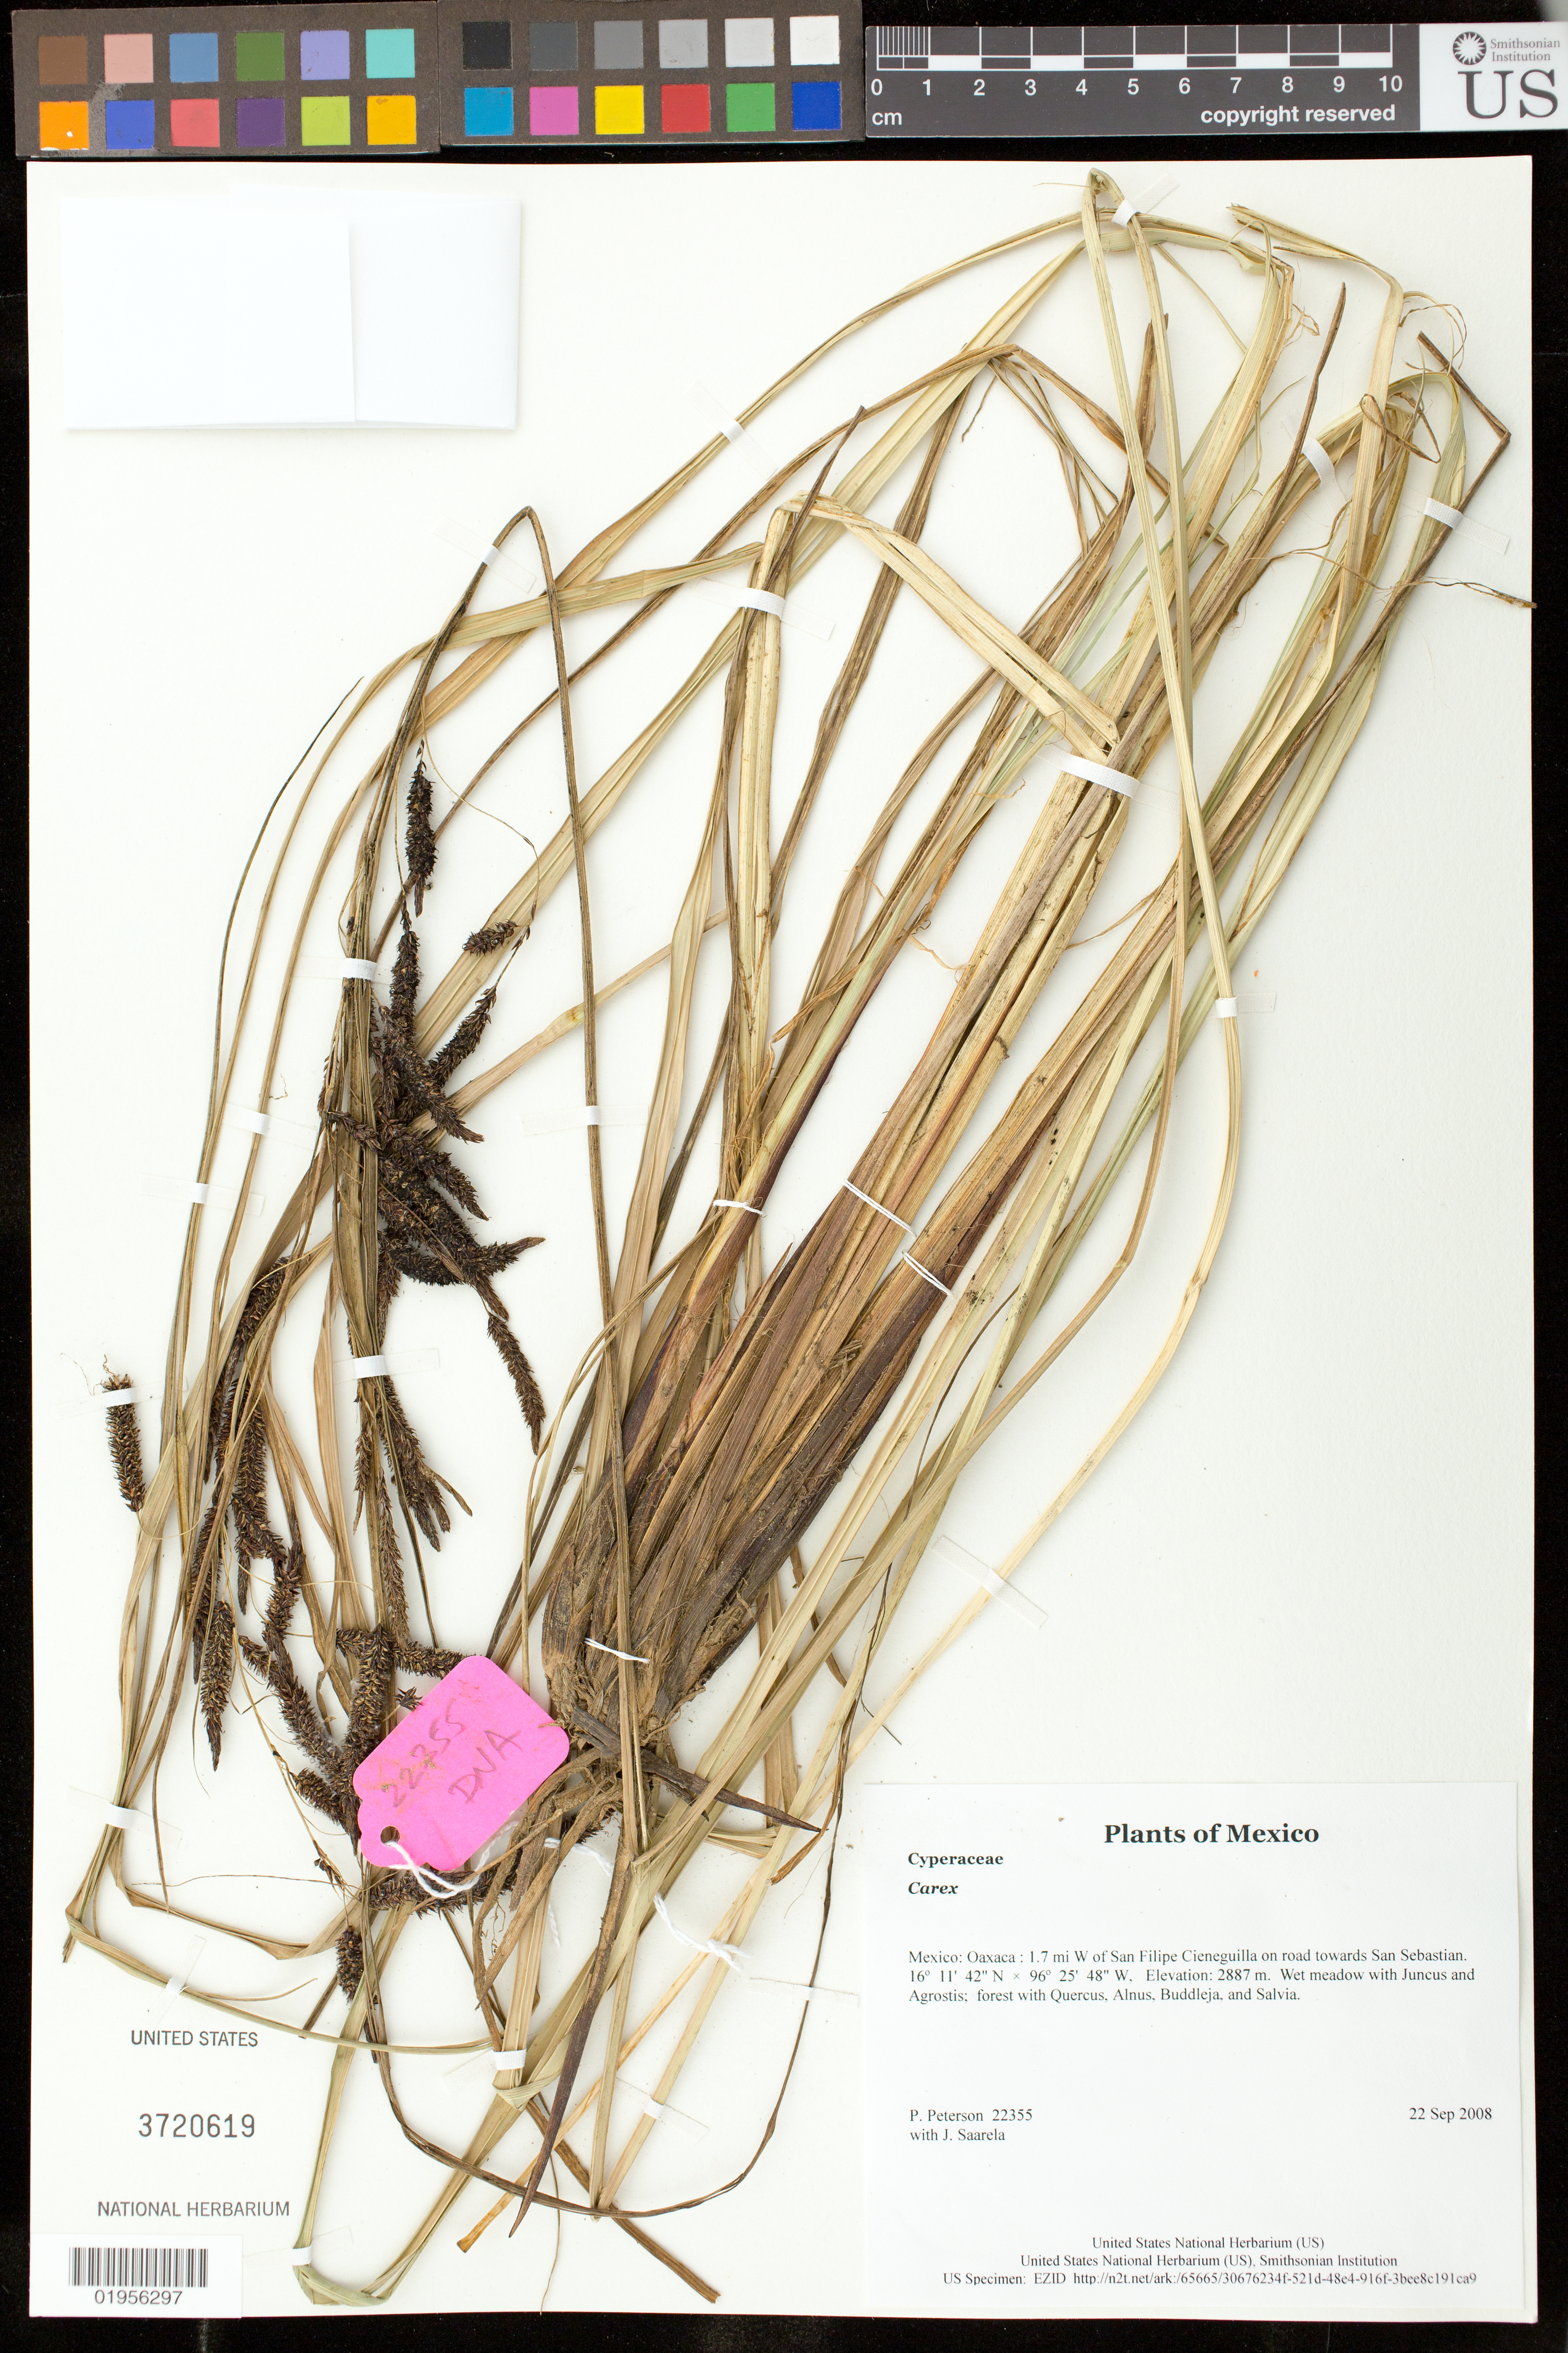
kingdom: Plantae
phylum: Tracheophyta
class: Liliopsida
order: Poales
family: Cyperaceae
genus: Carex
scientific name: Carex sp.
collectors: P. M. Peterson & J. Saarela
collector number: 22355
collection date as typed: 22 Sep 2008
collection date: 2008-09-22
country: Mexico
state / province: Oaxaca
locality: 1.7 mi W of San Filipe Cieneguilla on road towards San Sebastian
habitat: Wet meadow with Juncus and Agrostis; forest with Quercus, Alnus, Buddleja, and Salvia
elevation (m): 2887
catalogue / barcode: US 3720619